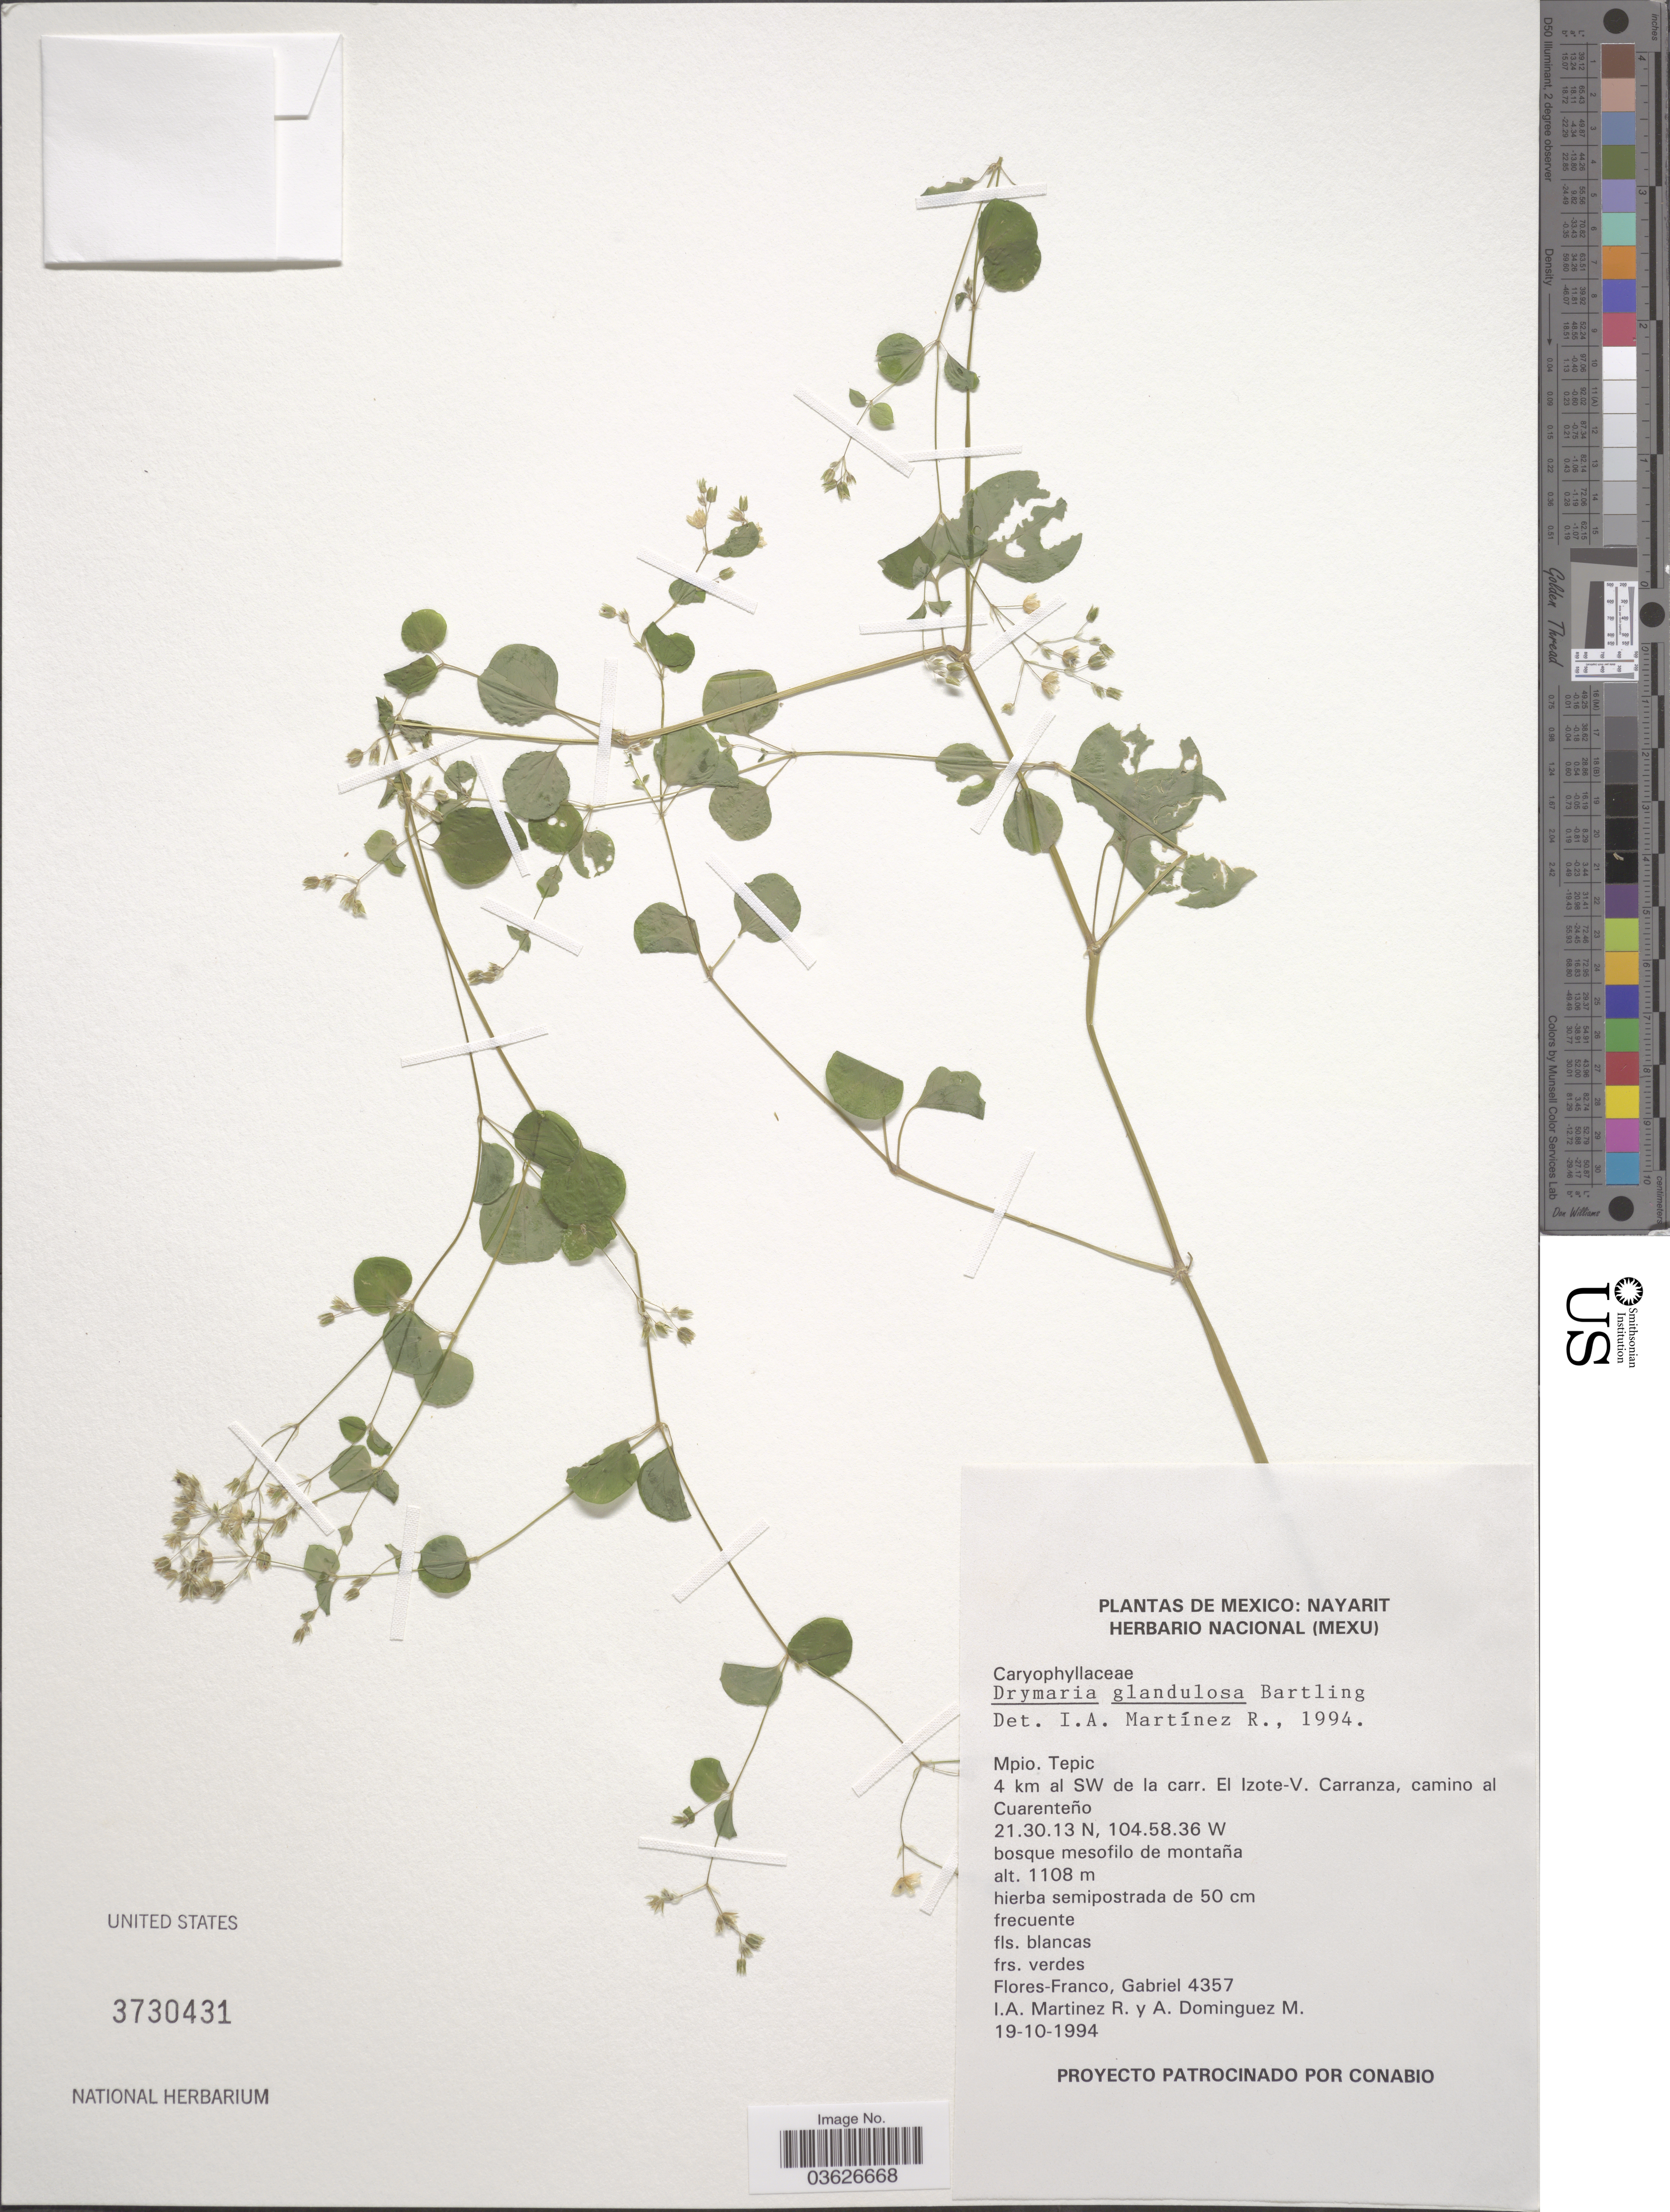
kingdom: Plantae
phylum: Tracheophyta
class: Magnoliopsida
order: Caryophyllales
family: Caryophyllaceae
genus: Drymaria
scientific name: Drymaria glandulosa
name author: Bartl.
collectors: G. Flores F., I. A. Martinez R. & A. Dominguez M.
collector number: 4357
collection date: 1994-10-19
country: Mexico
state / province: Nayarit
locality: Mpio. Tepic. 4 km al SW de la carr. El Izote-V. Carranza, camino al Cuarenteño.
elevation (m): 1108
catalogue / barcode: US 3730431